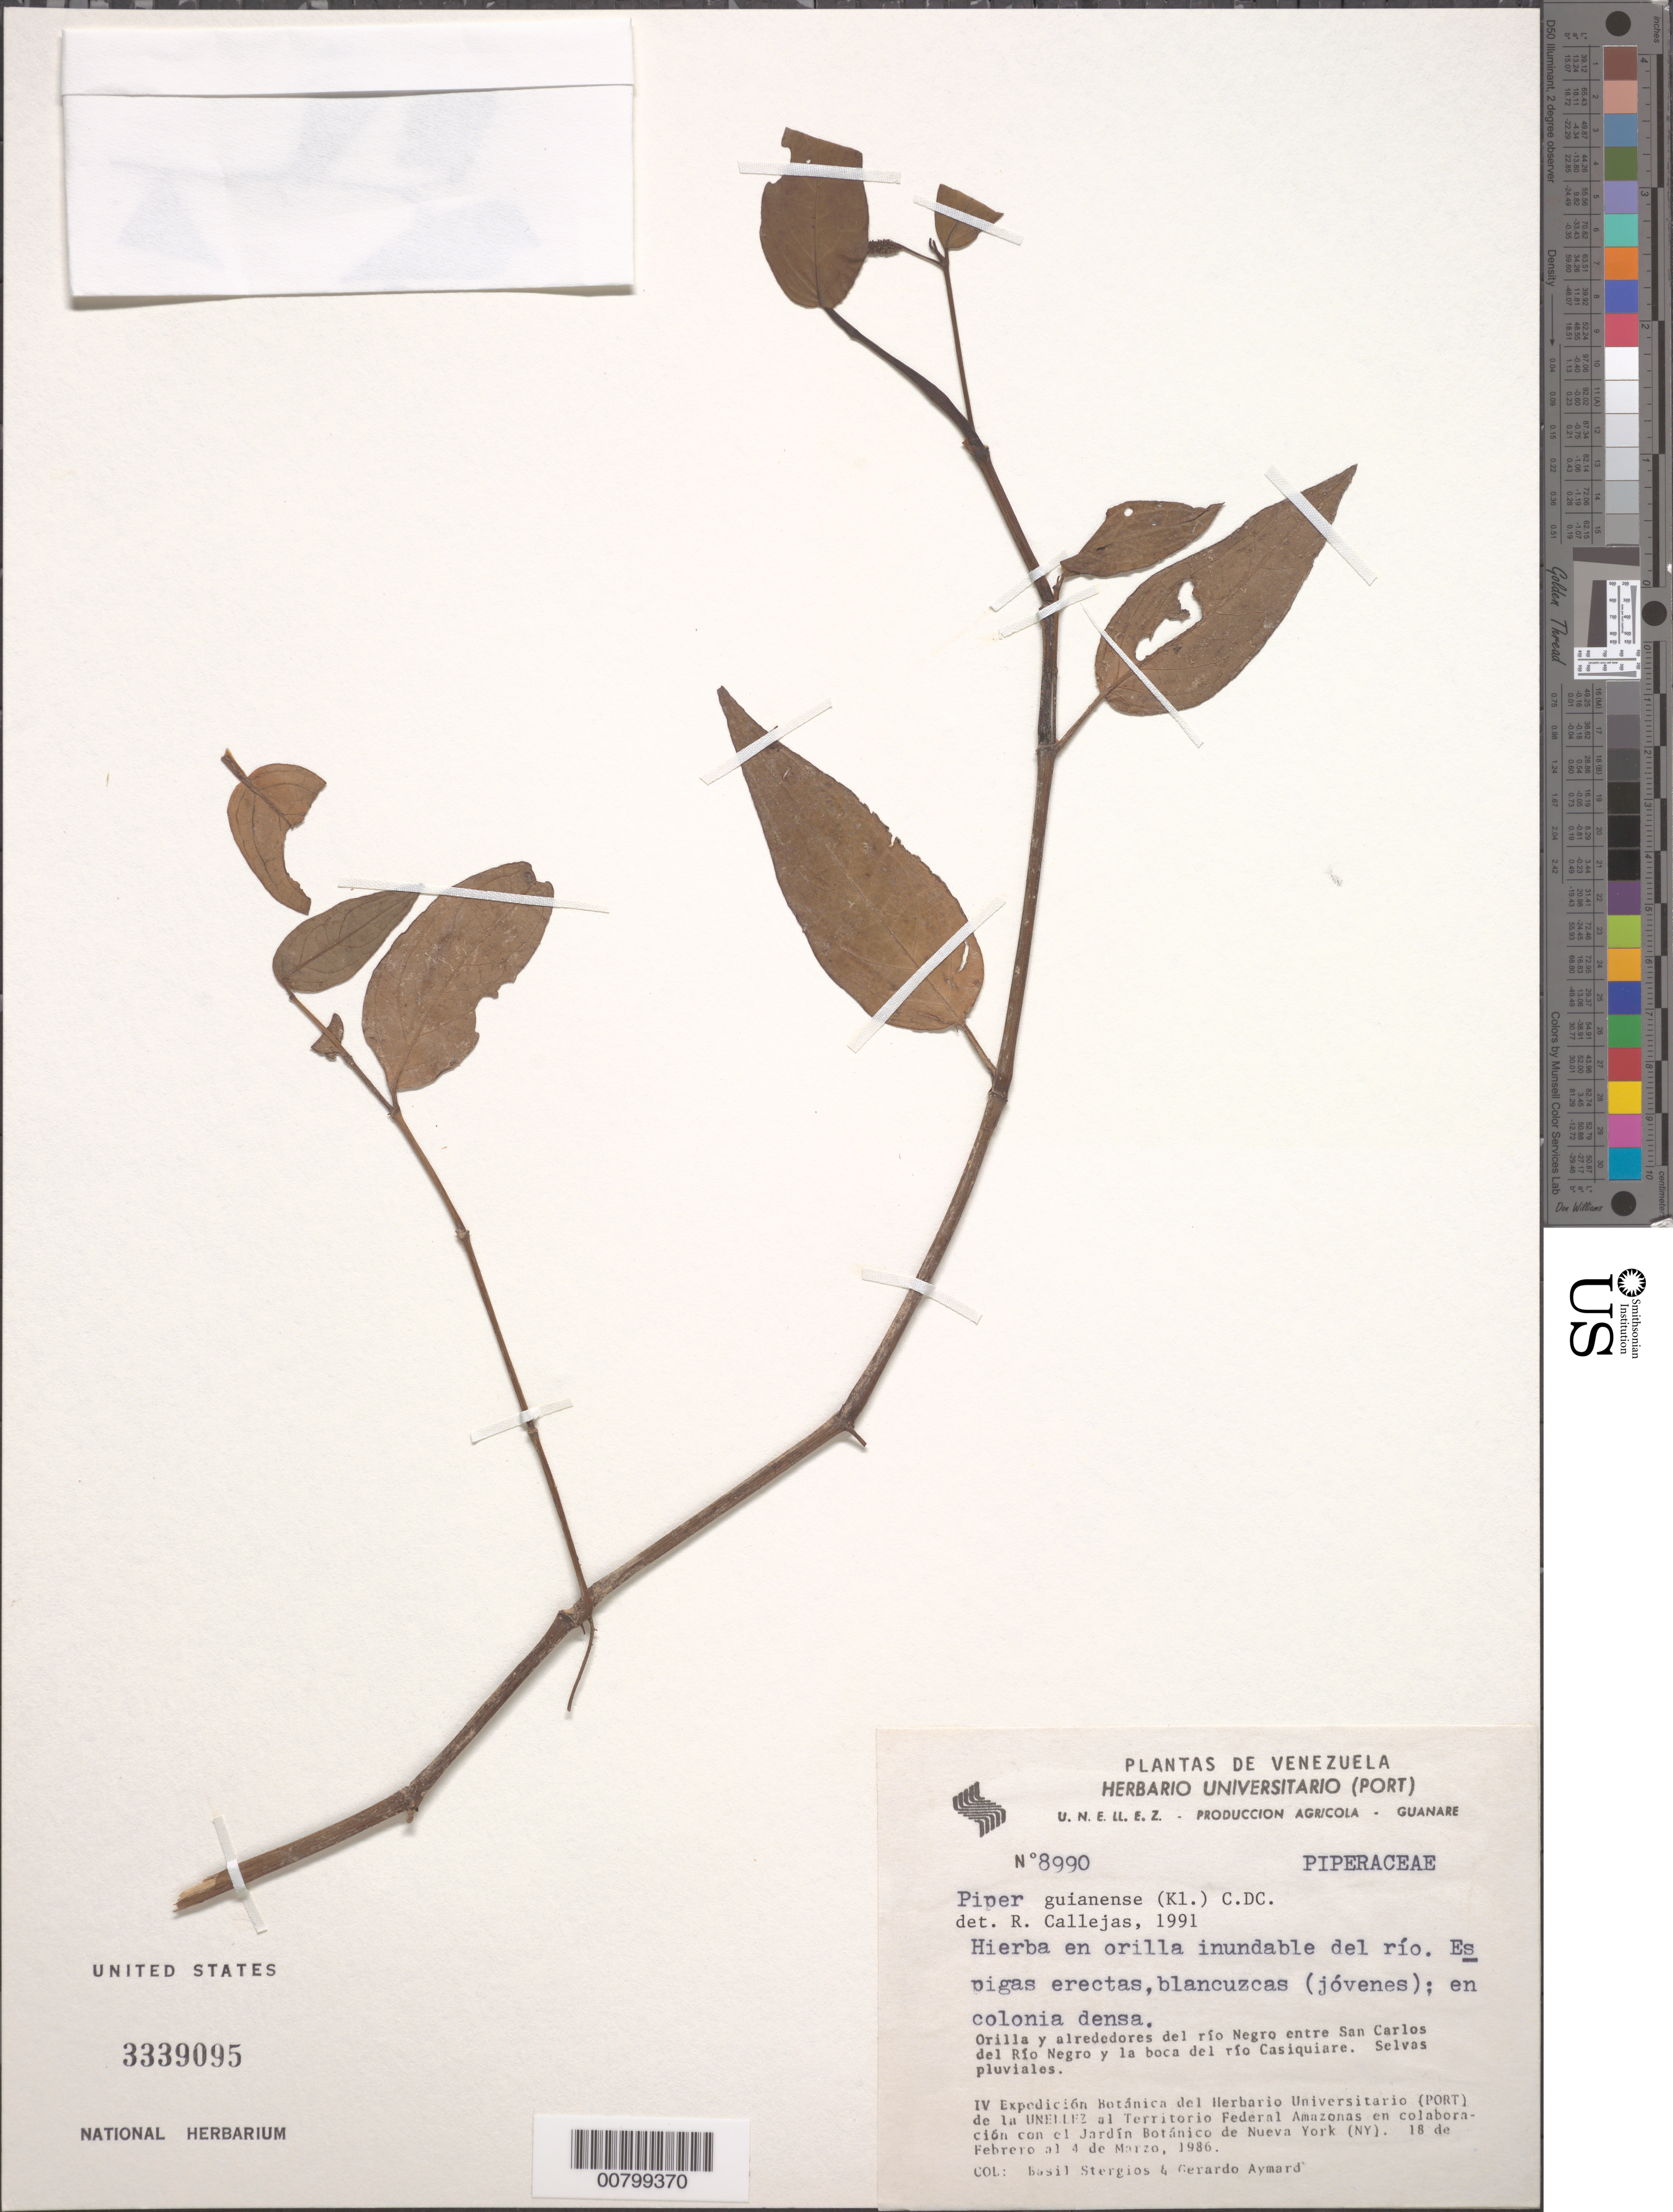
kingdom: Plantae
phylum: Tracheophyta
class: Magnoliopsida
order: Piperales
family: Piperaceae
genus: Piper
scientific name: Piper guianense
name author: (Klotzsch) C. DC.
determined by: Callejas, Ricardo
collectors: B. G. Stergios & G. A. Aymard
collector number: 8990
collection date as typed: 18-Feb-86 to 4-Mar-86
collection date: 1986-02-18/1986-03-04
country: Venezuela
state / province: Amazonas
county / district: Río Negro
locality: Between San Carlos del Río Negro and mouth of Río Casiquiare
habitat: Selvas pluviales; orilla inundable del río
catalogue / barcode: US 3339095